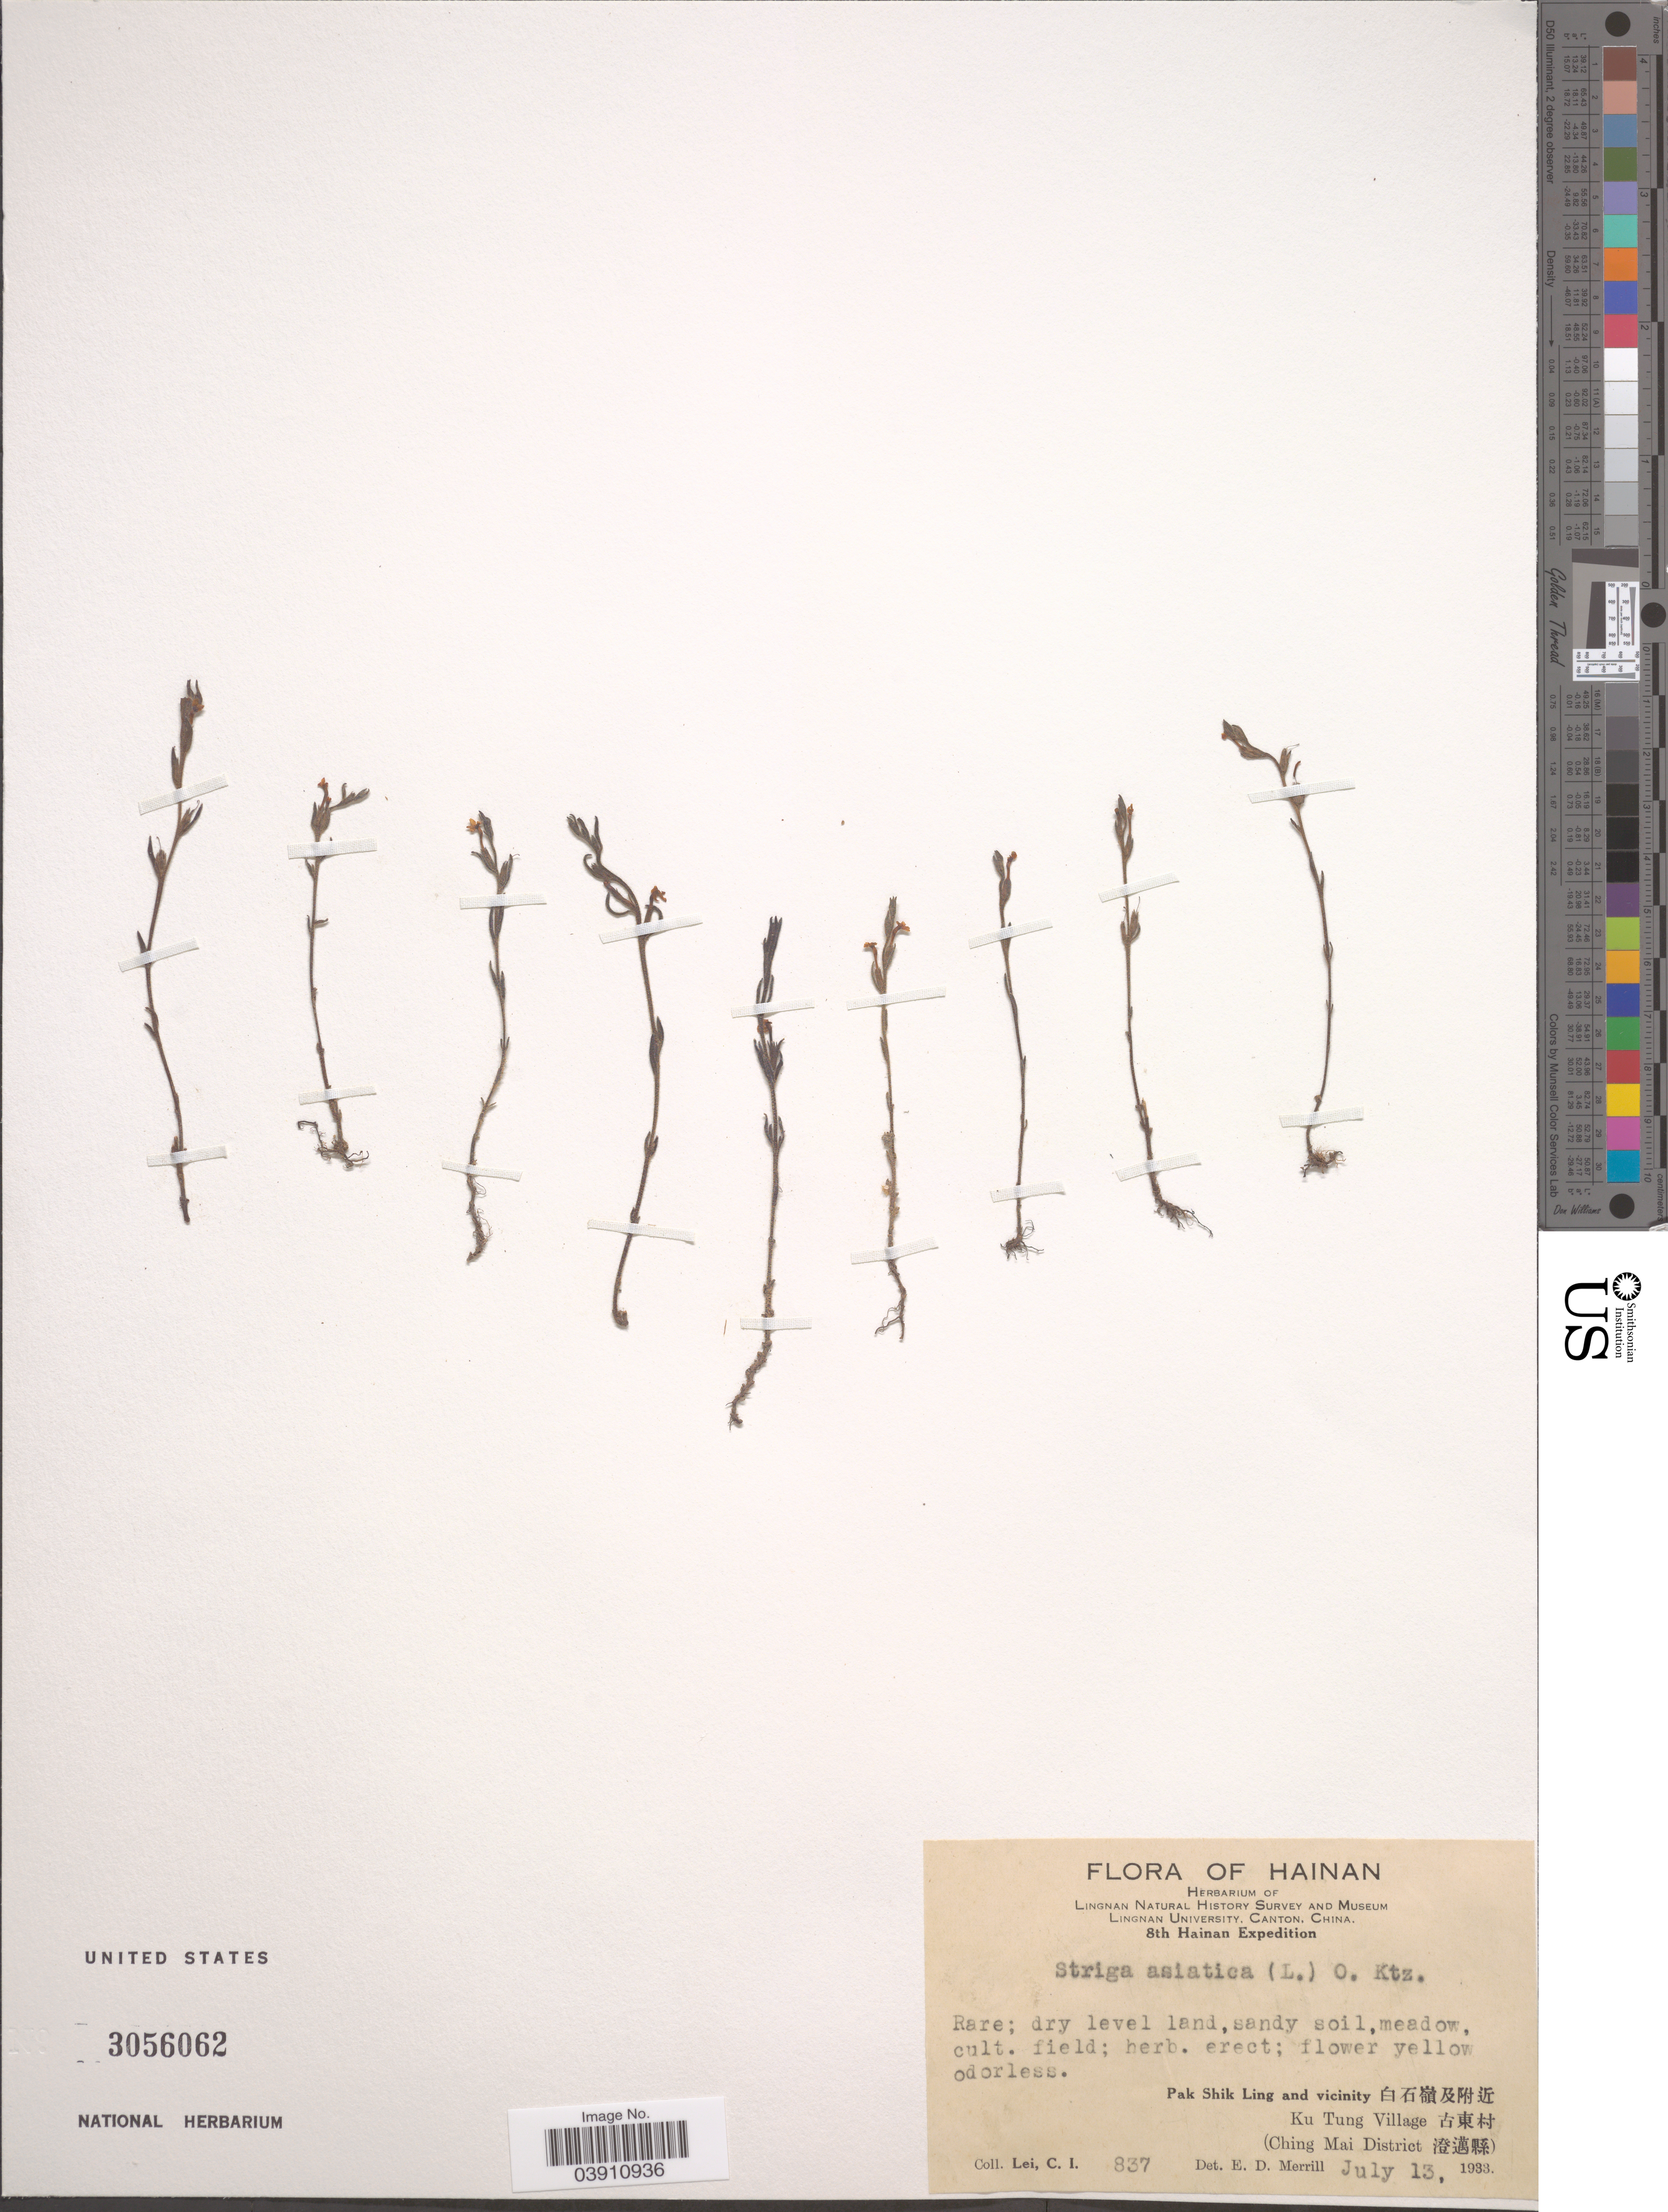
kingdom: Plantae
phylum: Tracheophyta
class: Magnoliopsida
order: Lamiales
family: Orobanchaceae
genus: Striga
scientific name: Striga lutea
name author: Lour.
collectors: C. I. Lei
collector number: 837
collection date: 1933-07-13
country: China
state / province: Hainan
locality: Pak Shik Ling and vicinity. X. Ku Tung Village. X. (Ching Mai District X).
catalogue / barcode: US 3056062